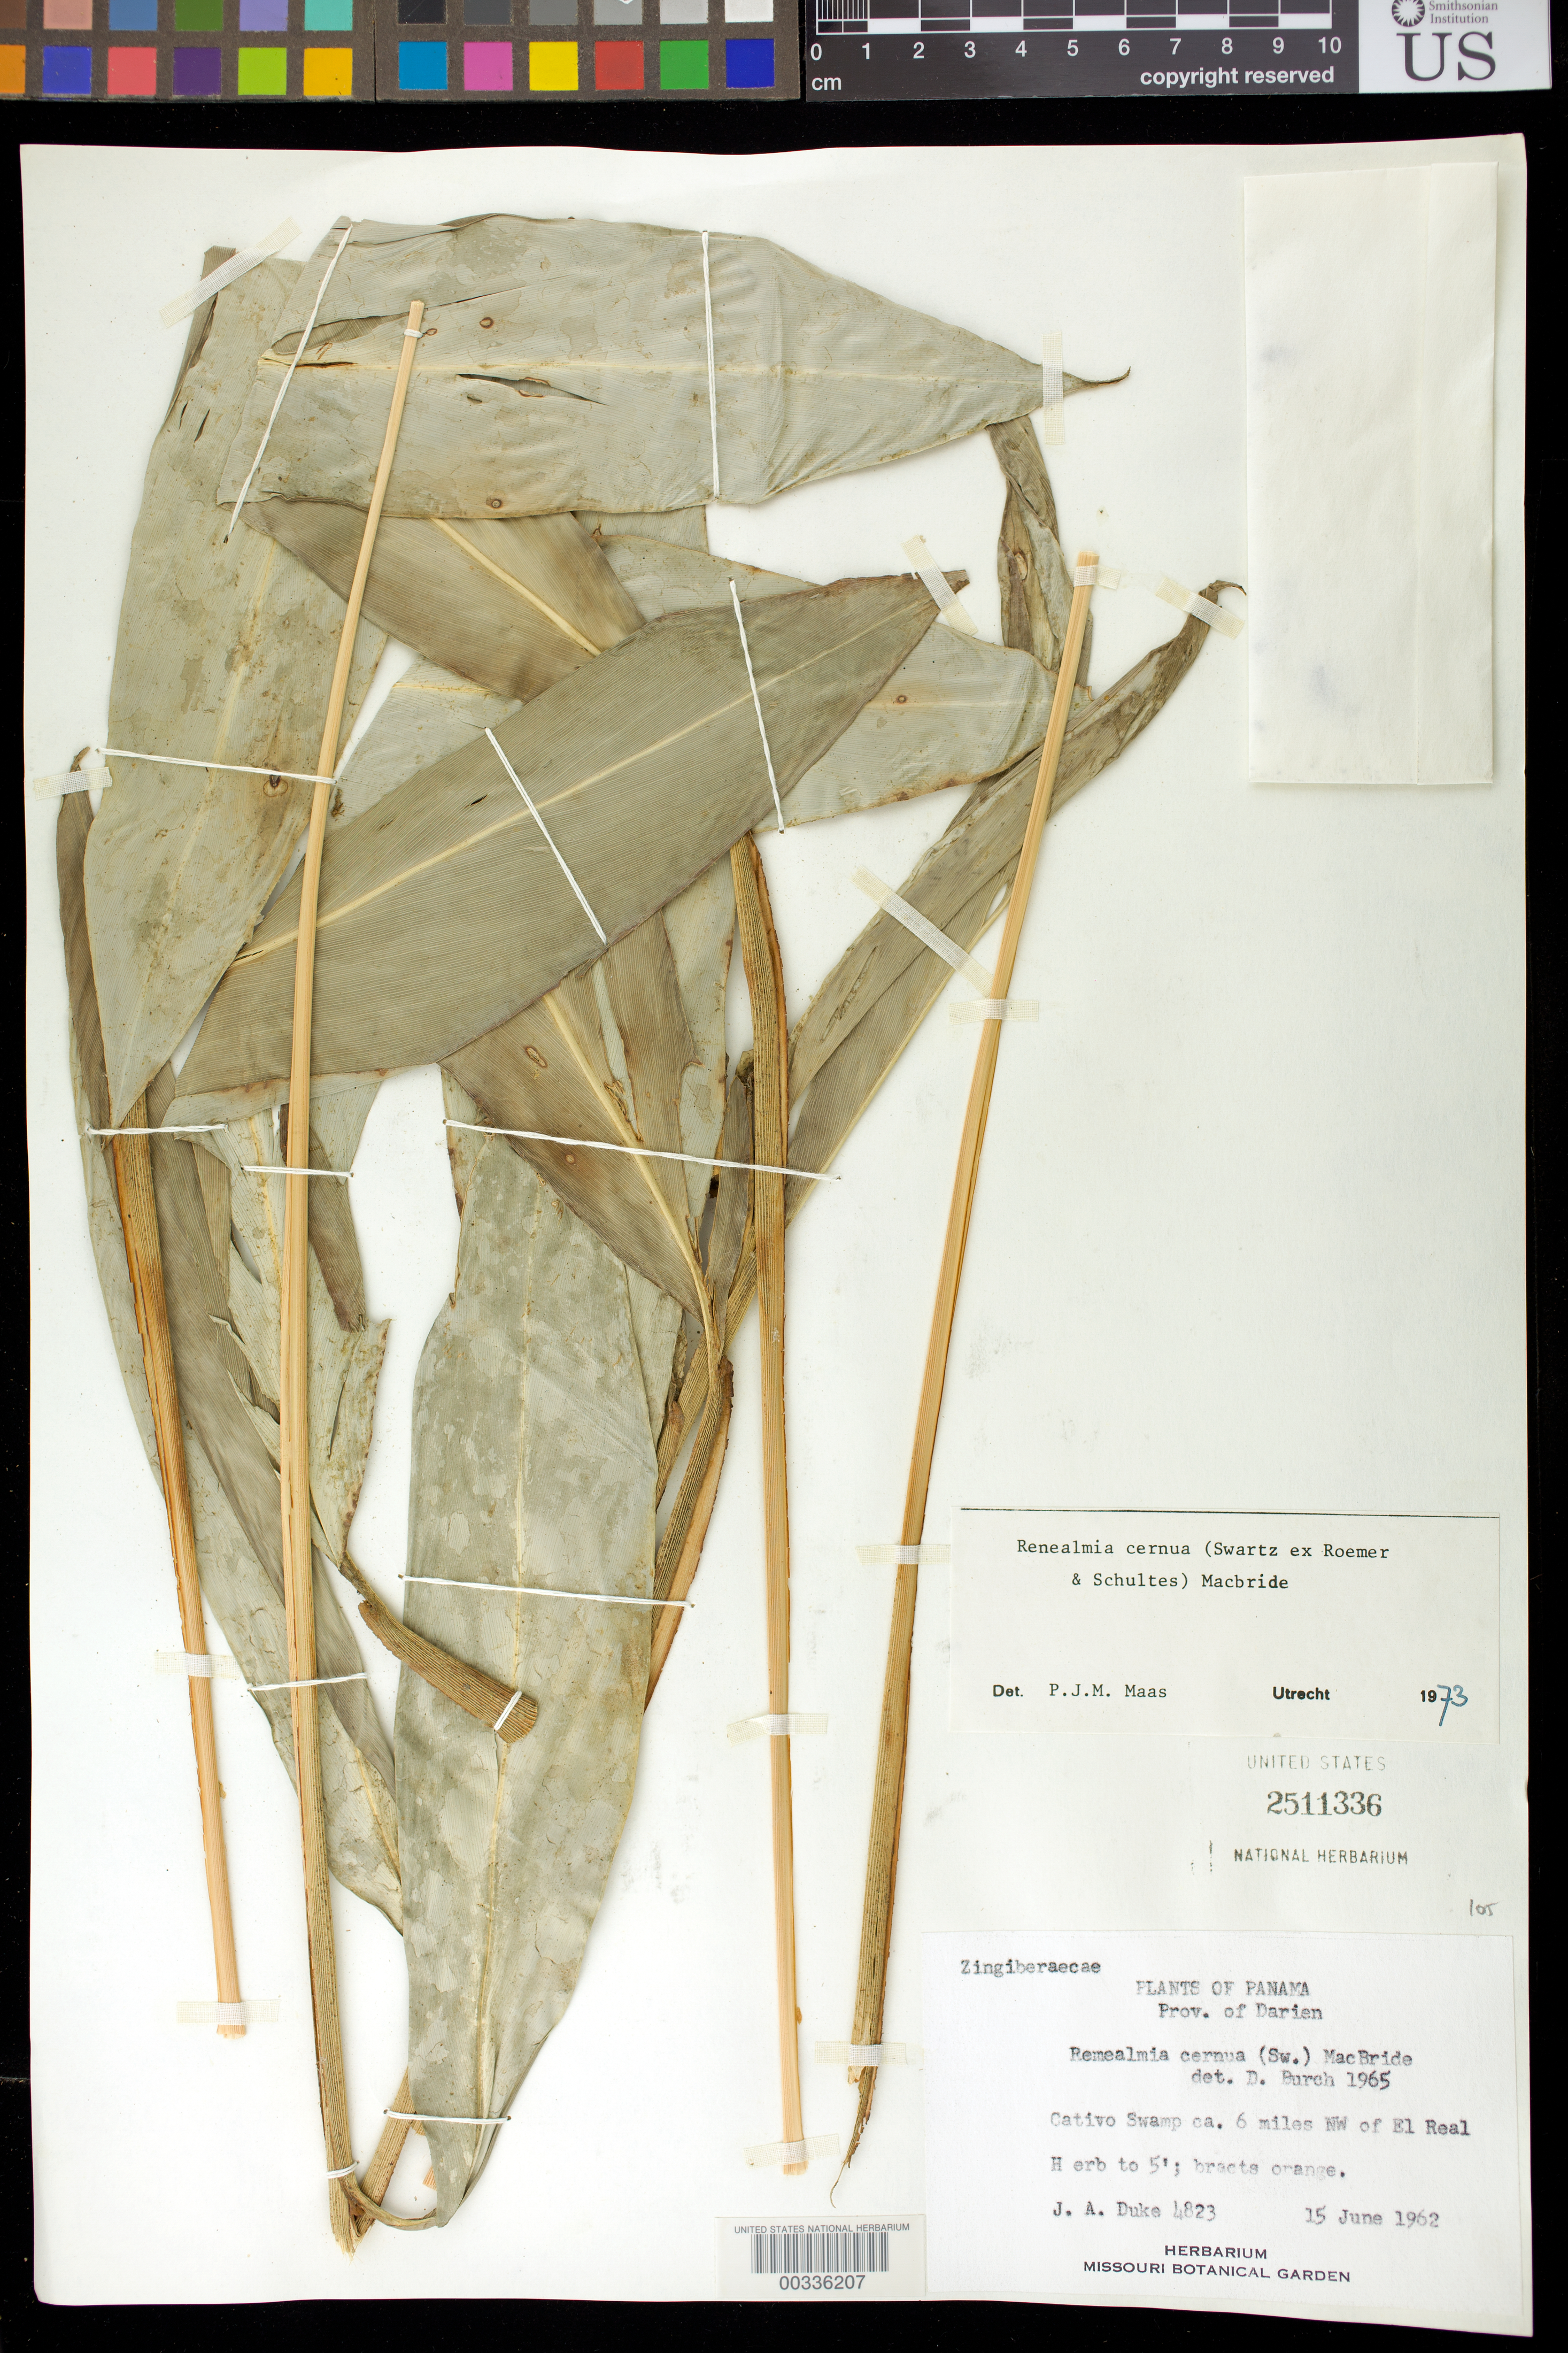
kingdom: Plantae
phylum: Tracheophyta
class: Liliopsida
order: Zingiberales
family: Zingiberaceae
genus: Renealmia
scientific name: Renealmia cernua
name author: (Sw. ex Roem. & Schult.) J.F. Macbr.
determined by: Maas, Paul J. M.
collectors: J. A. Duke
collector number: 4823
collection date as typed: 15 Jun 1962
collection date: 1962-06-15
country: Panama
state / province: Darién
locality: Cativo Swamp ca 6 mi NW of el Real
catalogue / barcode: US 2511336